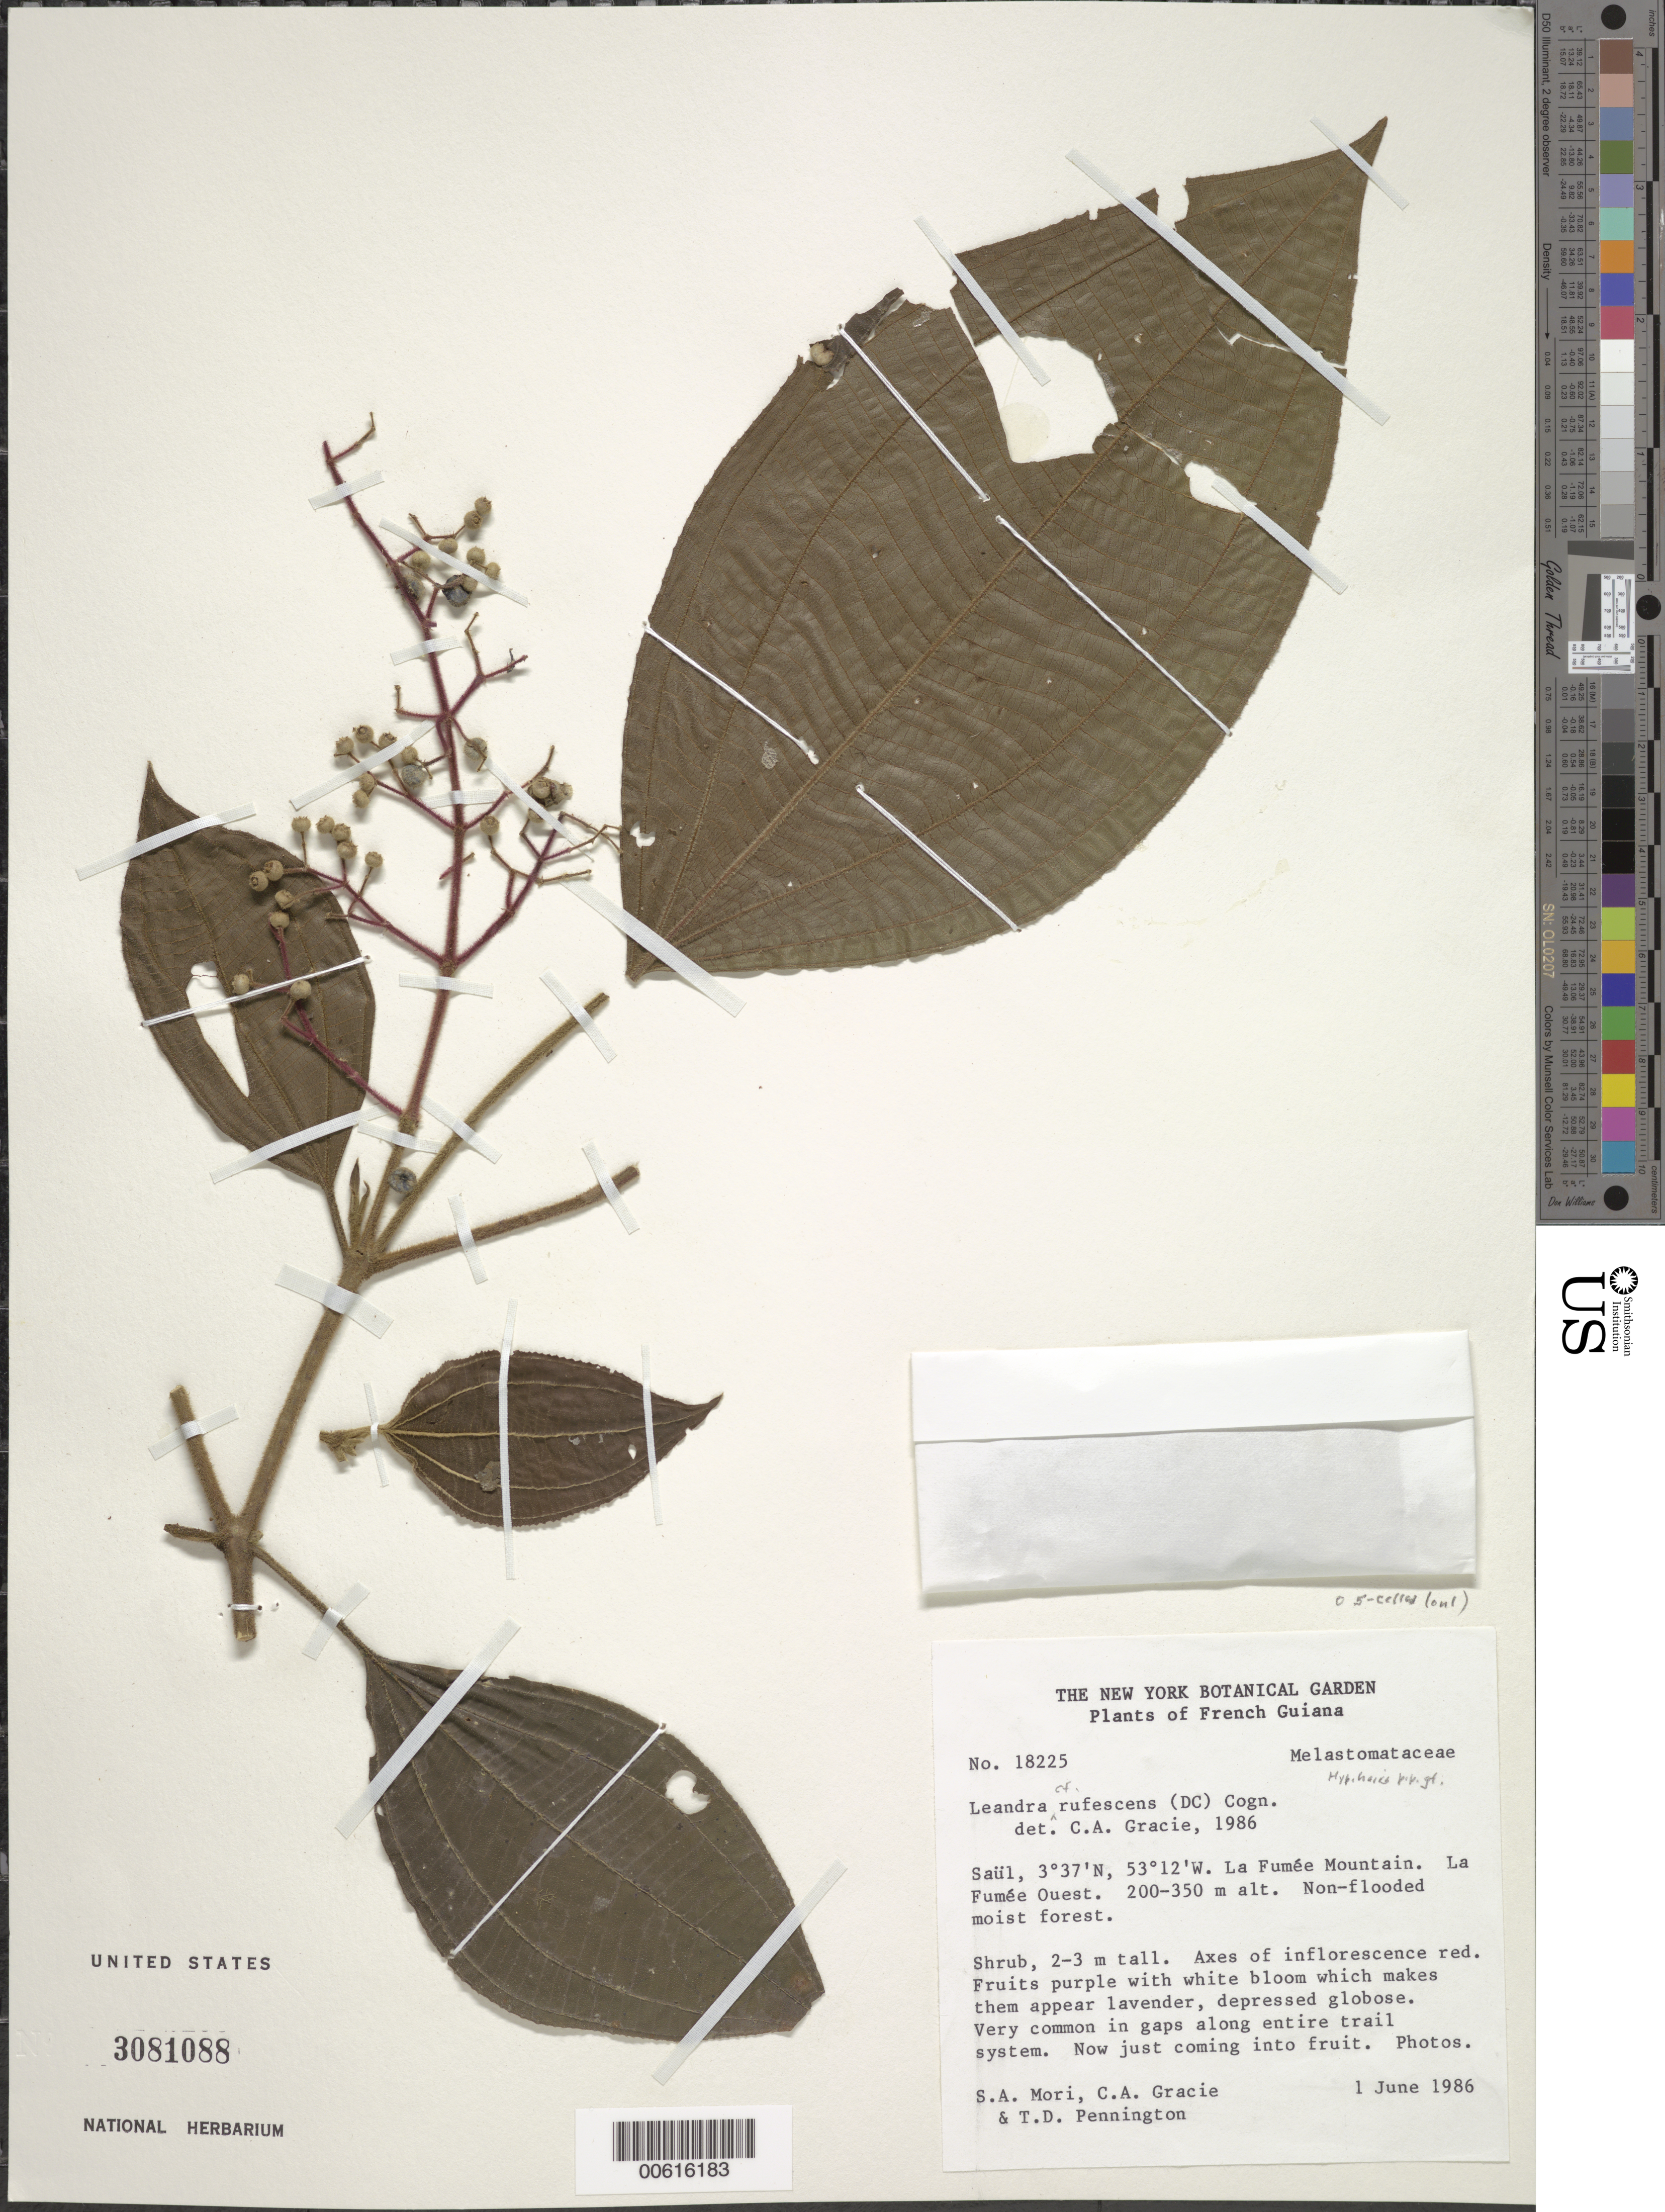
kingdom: Plantae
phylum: Tracheophyta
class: Magnoliopsida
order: Myrtales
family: Melastomataceae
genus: Leandra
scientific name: Leandra rufescens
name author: (DC.) Cogn.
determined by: Gracie, Carol A.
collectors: S. Mori, C. A. Gracie & T. D. Pennington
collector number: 18225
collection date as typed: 1-Jun-86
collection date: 1986-06-01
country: French Guiana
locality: Saül, La Fumée Mountain, Ouest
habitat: Non-flooded moist forest. In gapes along entire trail system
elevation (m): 200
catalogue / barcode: US 3081088